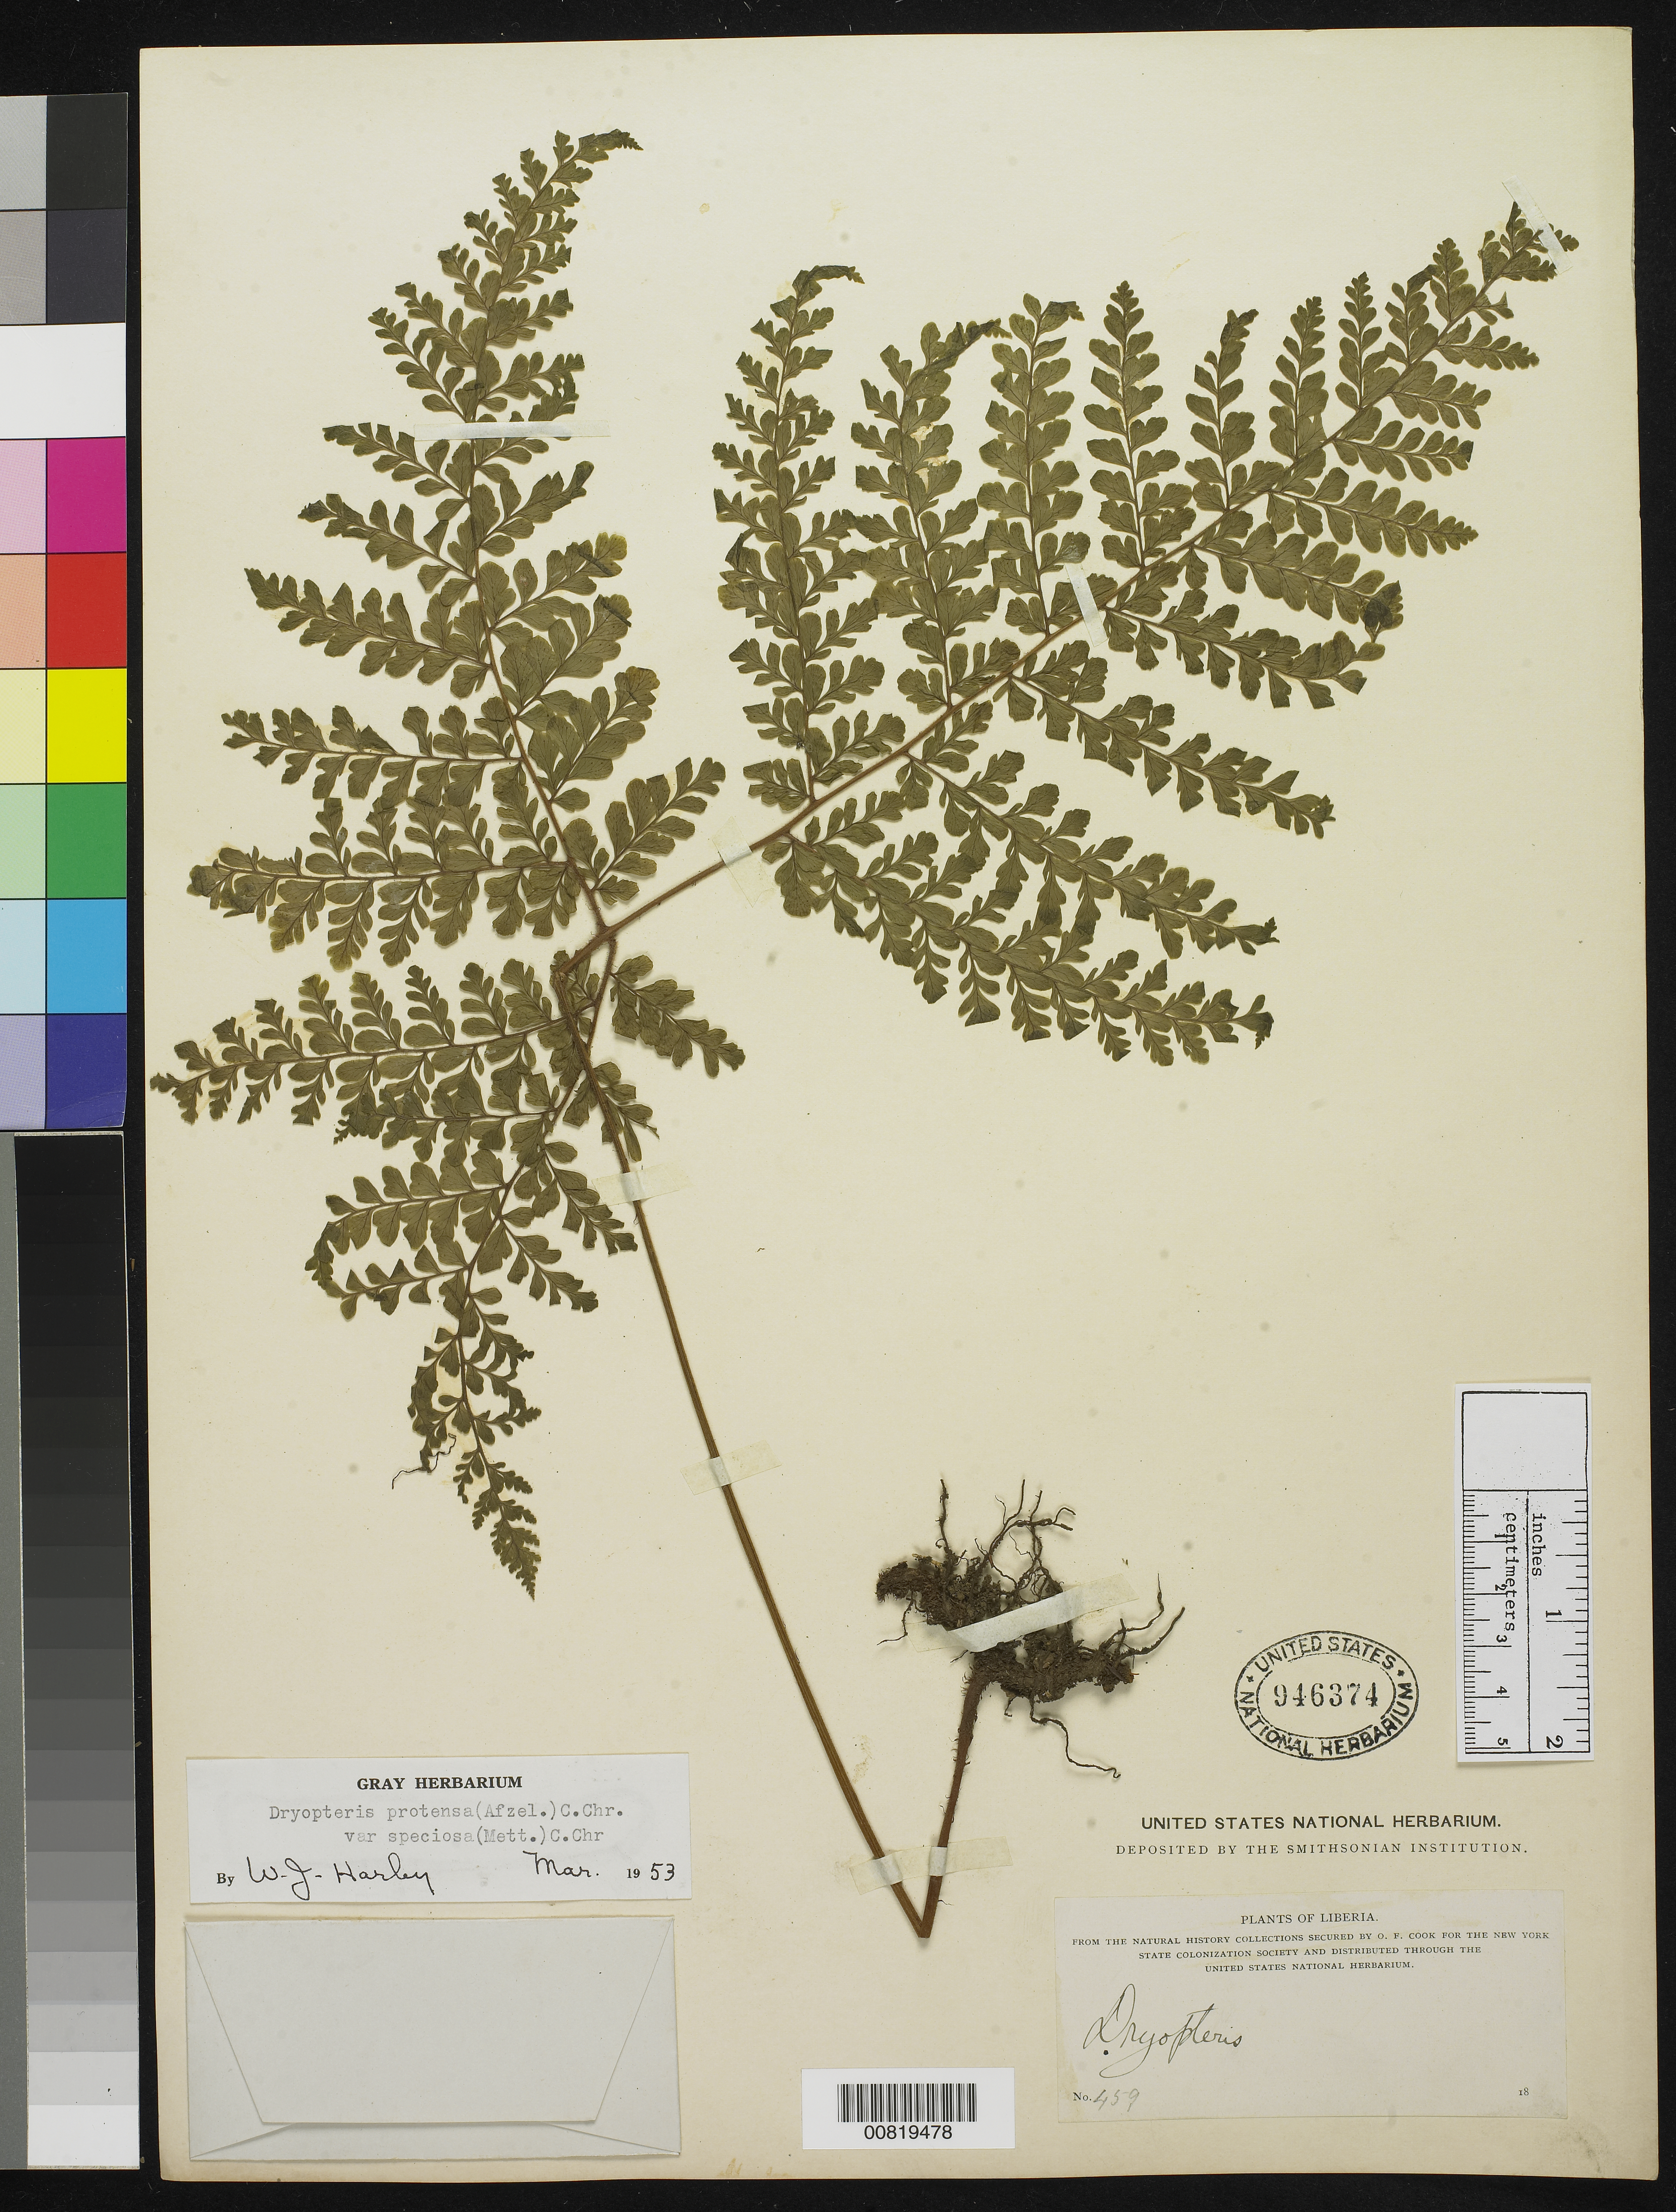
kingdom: Plantae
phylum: Tracheophyta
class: Polypodiopsida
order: Polypodiales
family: Tectariaceae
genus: Triplophyllum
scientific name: Triplophyllum speciosum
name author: (Mett. ex Kuhn)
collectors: O. F. Cook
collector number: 459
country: Liberia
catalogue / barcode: US 946374